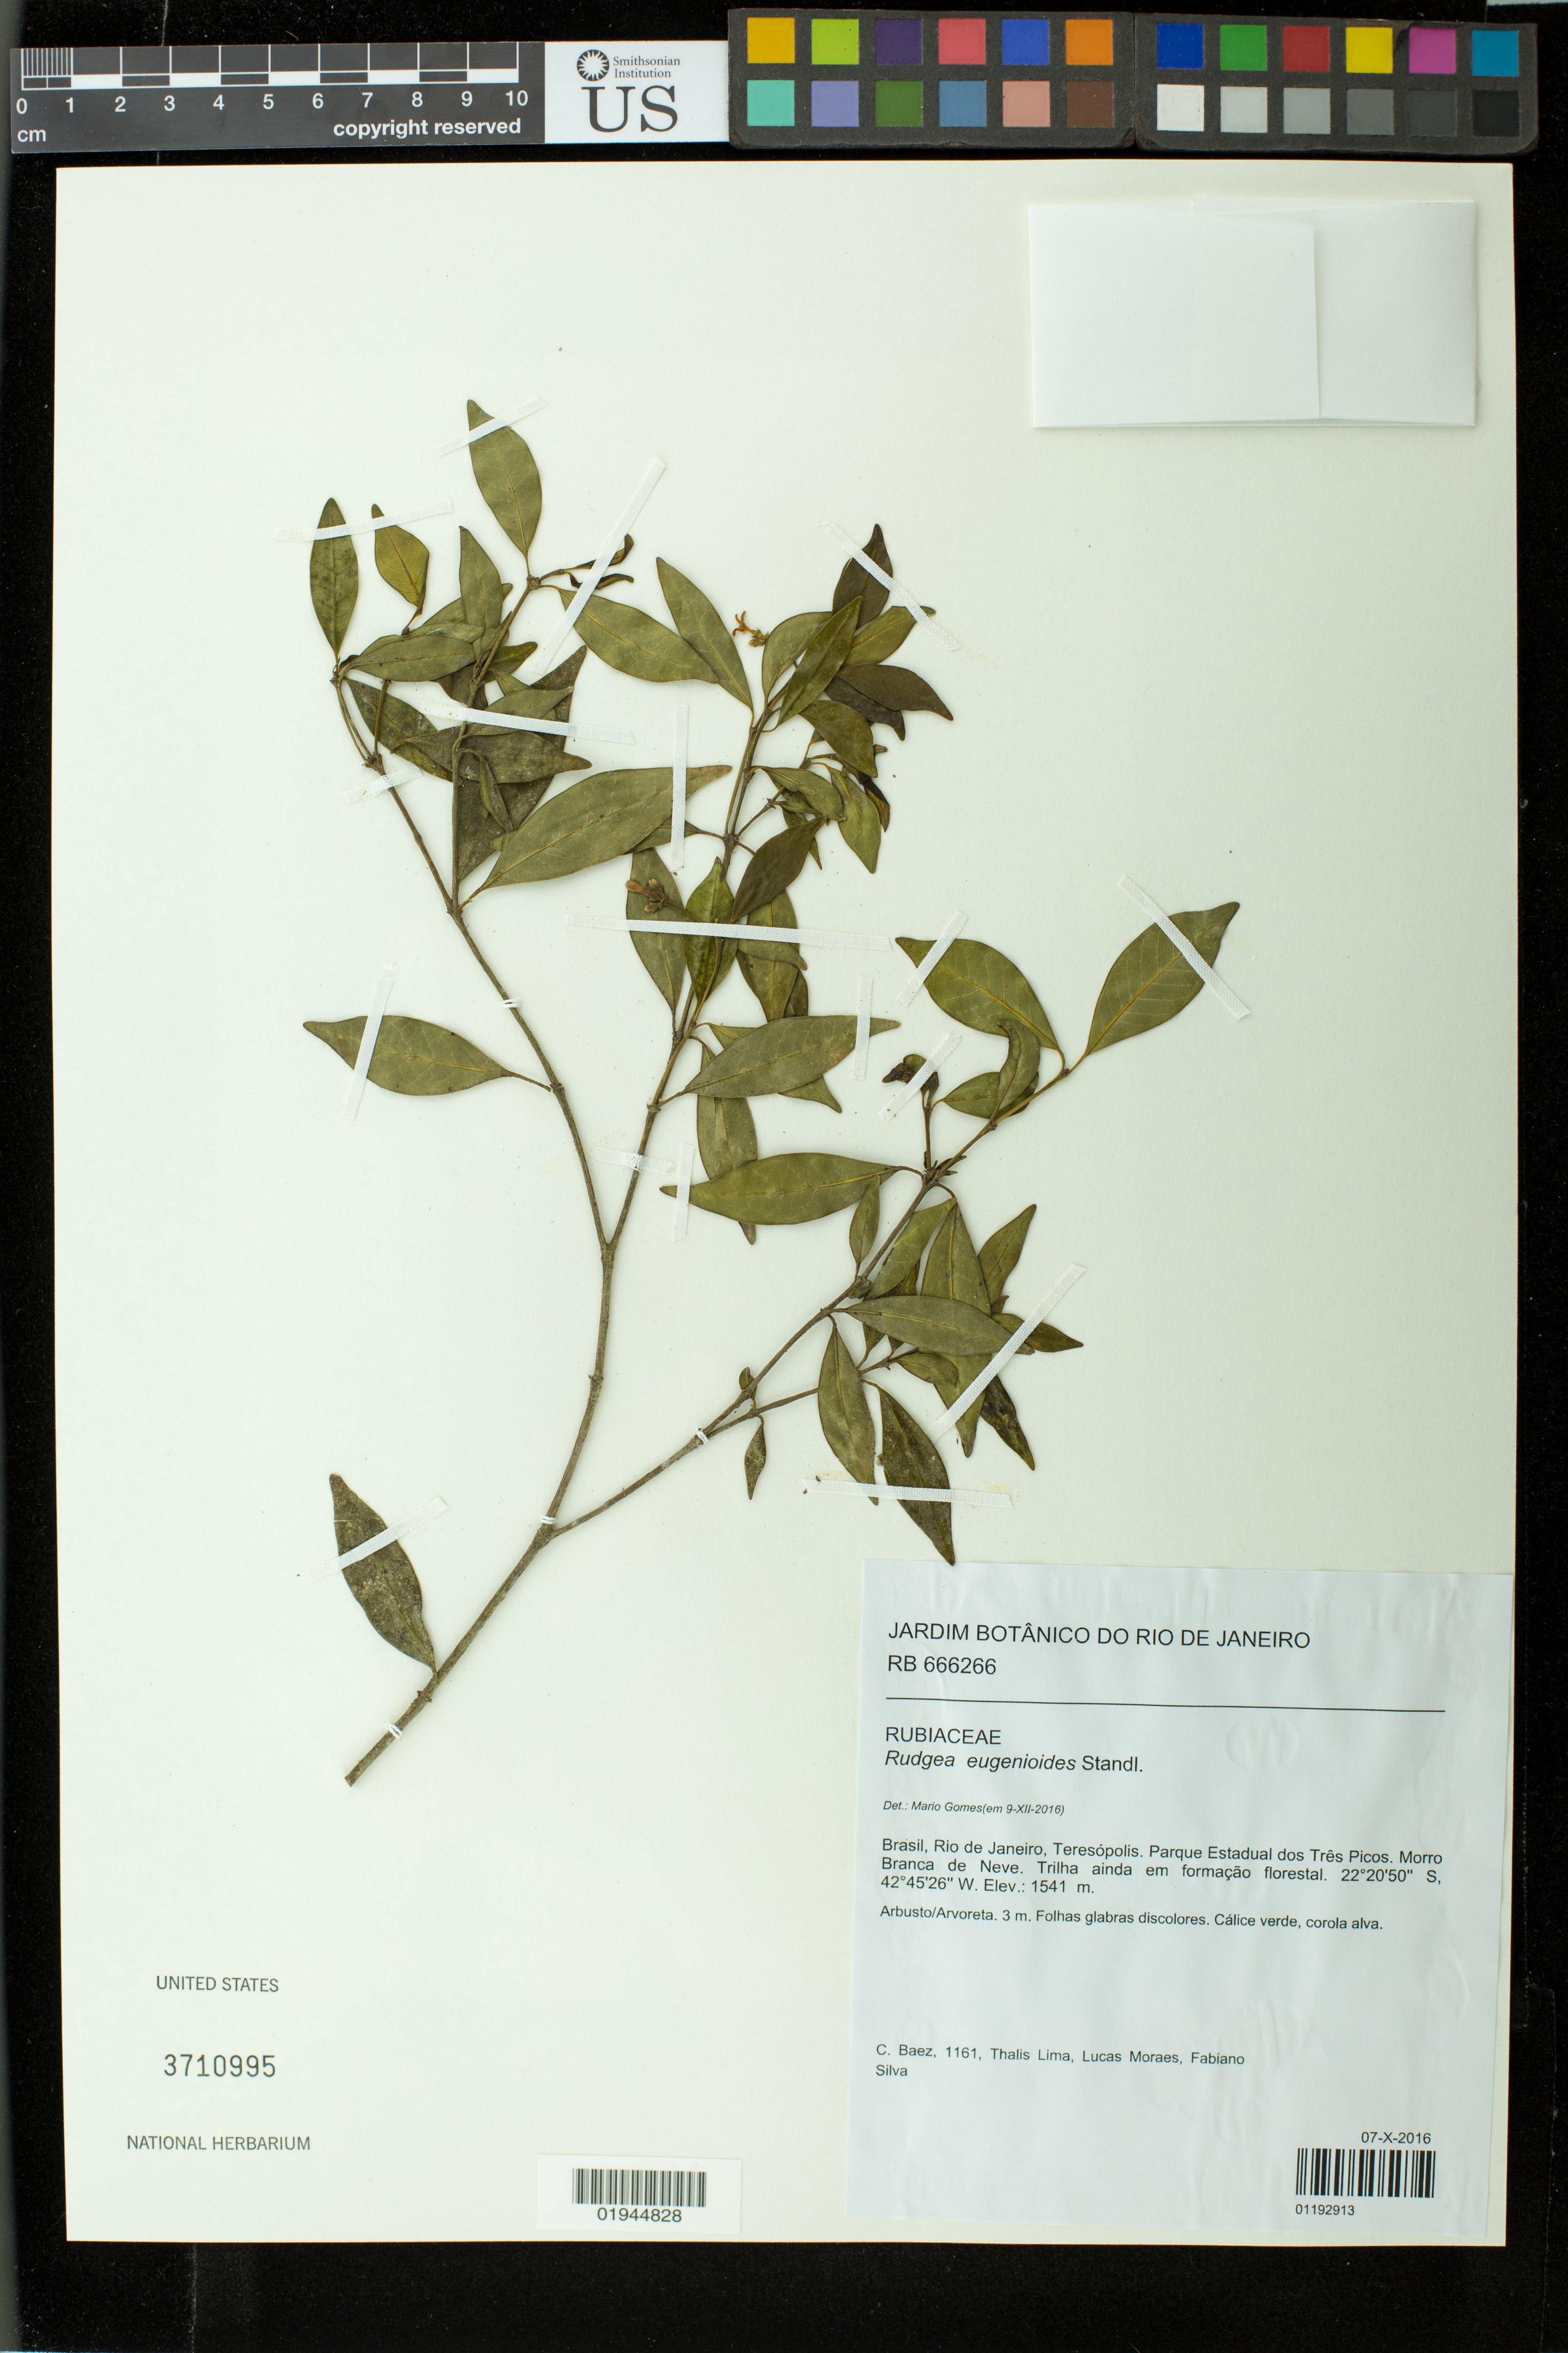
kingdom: Plantae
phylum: Tracheophyta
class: Magnoliopsida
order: Gentianales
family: Rubiaceae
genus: Rudgea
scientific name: Rudgea eugenioides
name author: Standl.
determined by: Gomes, M.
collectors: C. Baez, T. Lima, L. Moraes & F. Silva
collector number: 1161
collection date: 2016-10-08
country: Brazil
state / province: Rio de Janeiro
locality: Teresopolis. Parque Estadual dos Tres Picos. Morro Branca de Neve.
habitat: trilha ainda em formacao florestal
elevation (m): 1541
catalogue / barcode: US 3710995